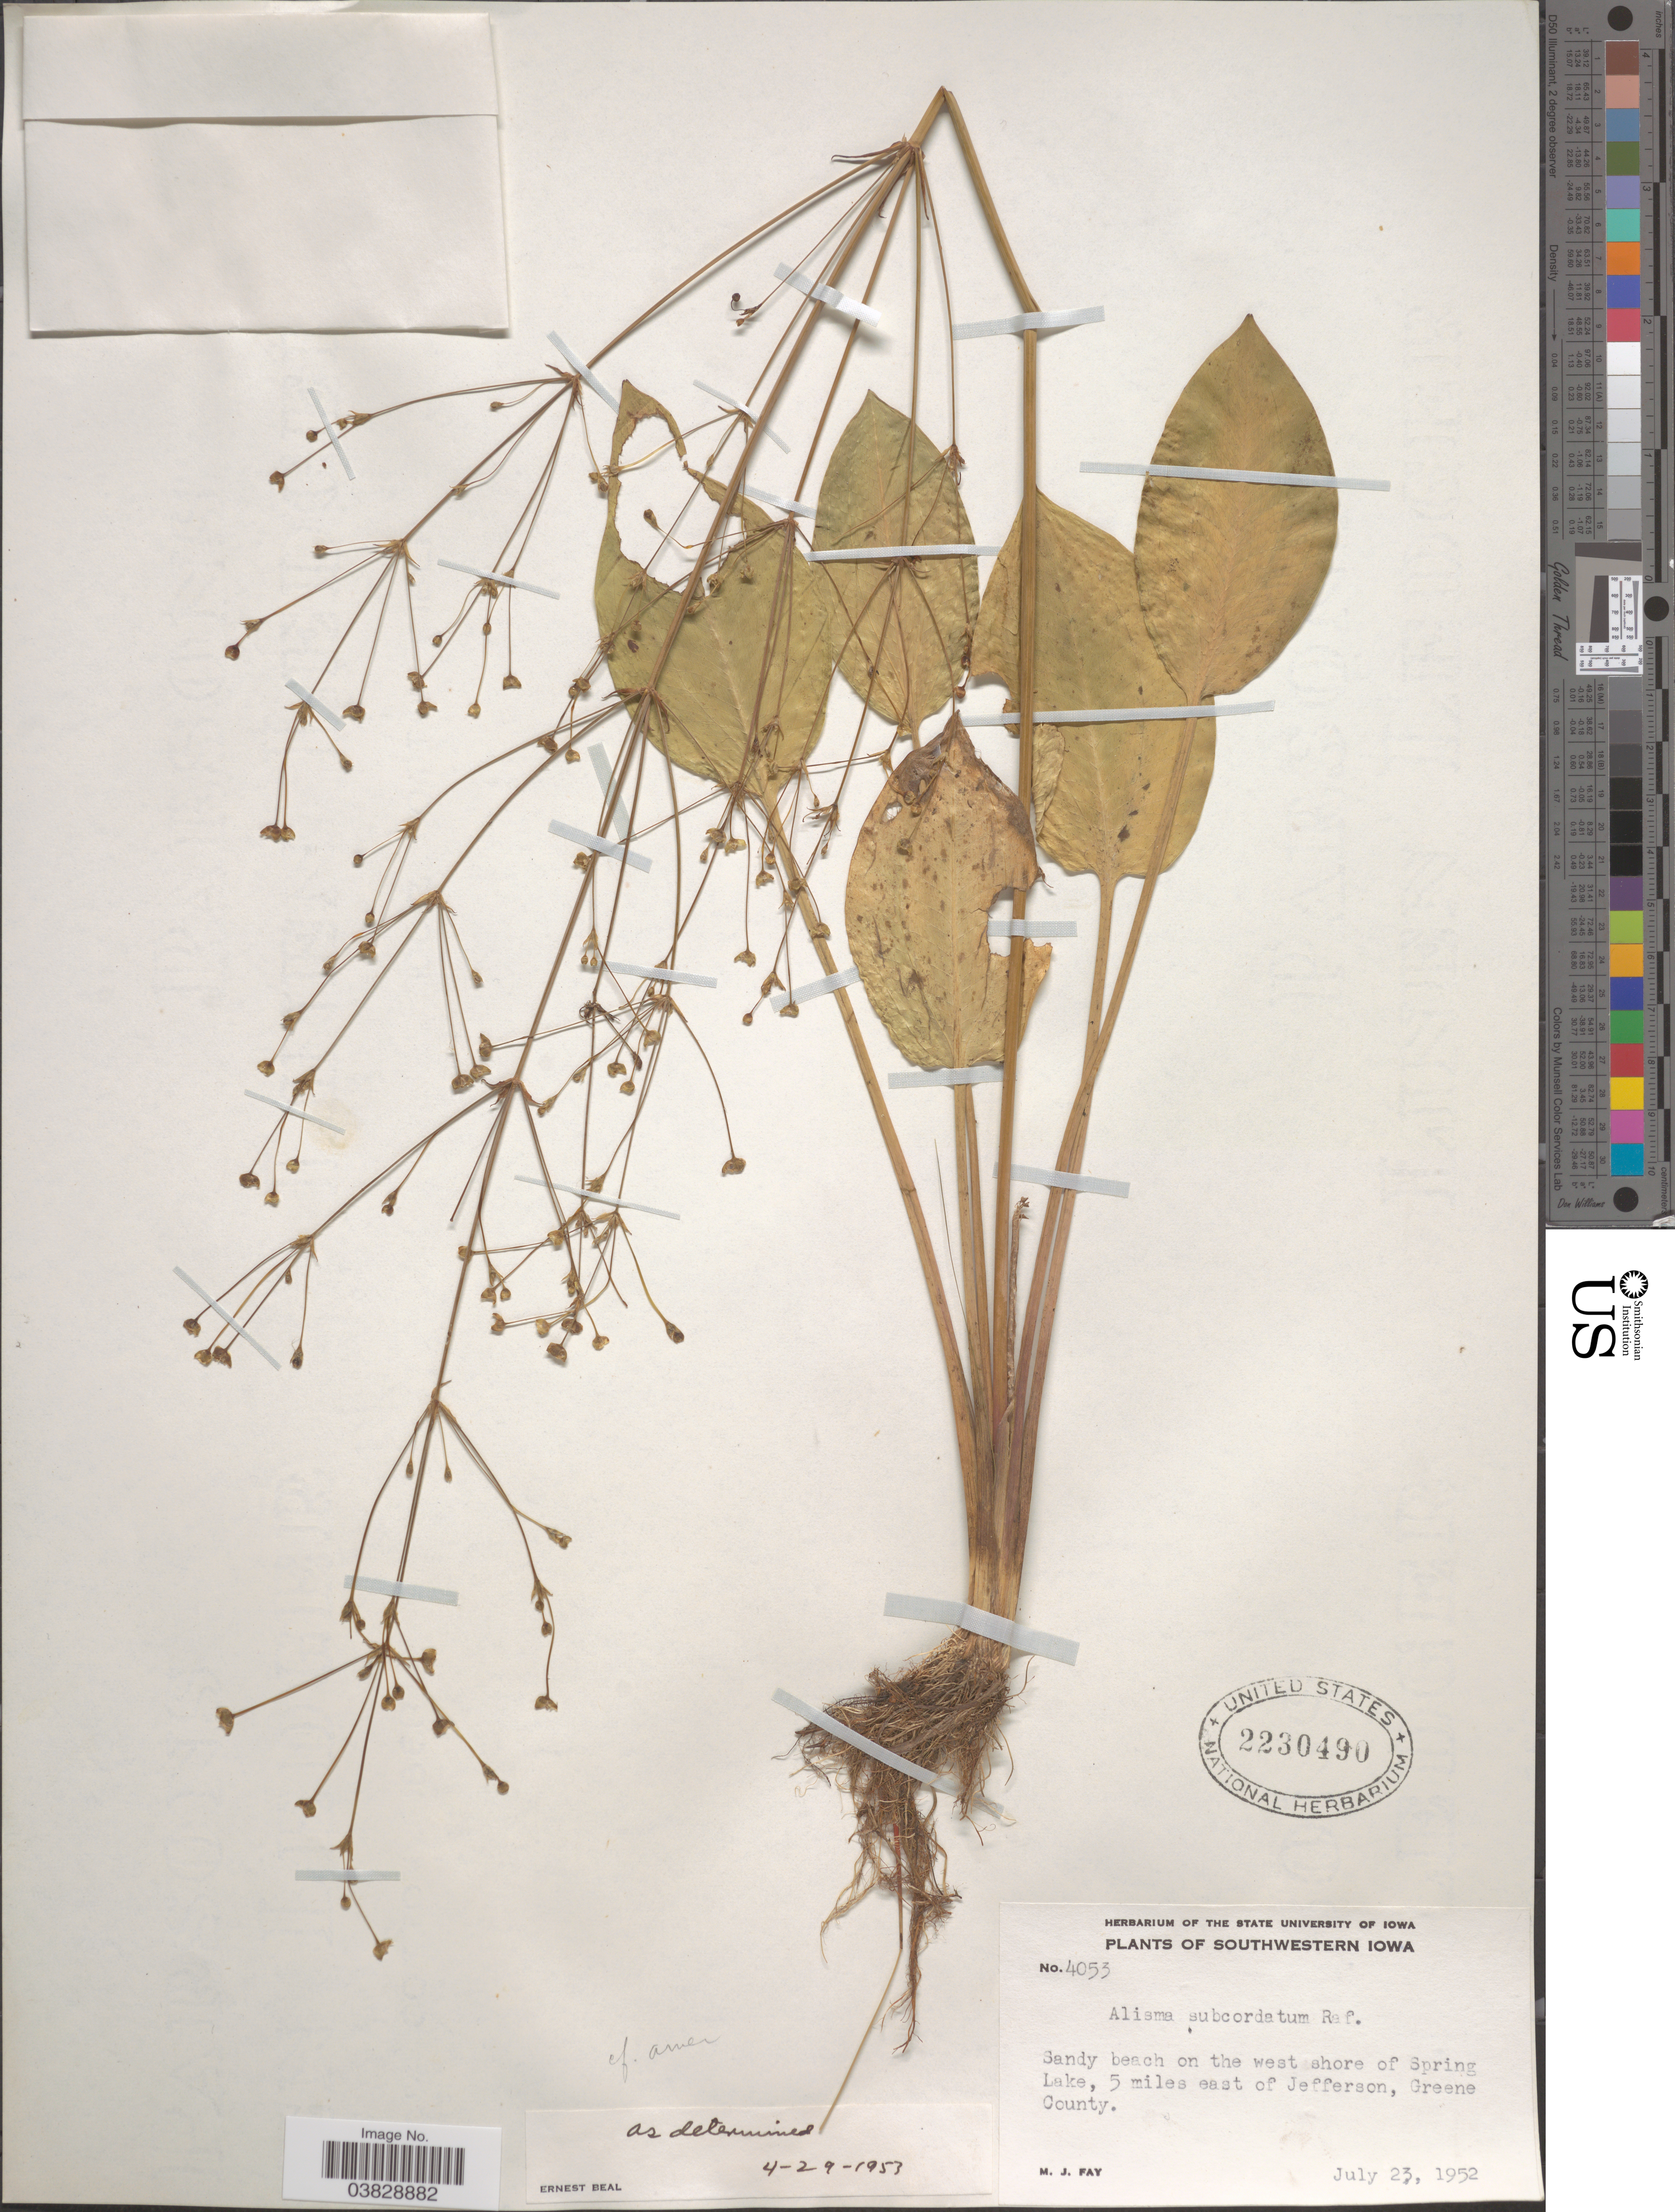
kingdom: Plantae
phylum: Tracheophyta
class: Liliopsida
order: Alismatales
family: Alismataceae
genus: Alisma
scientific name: Alisma plantago-aquatica var. americanum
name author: L.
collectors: M. Fay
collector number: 4053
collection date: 1952-07-23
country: United States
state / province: Iowa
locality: Southwestern Iowa. On the west shore of Spring Lake, 5 miles east of Jefferson, Greene County.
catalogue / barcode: US 2230490